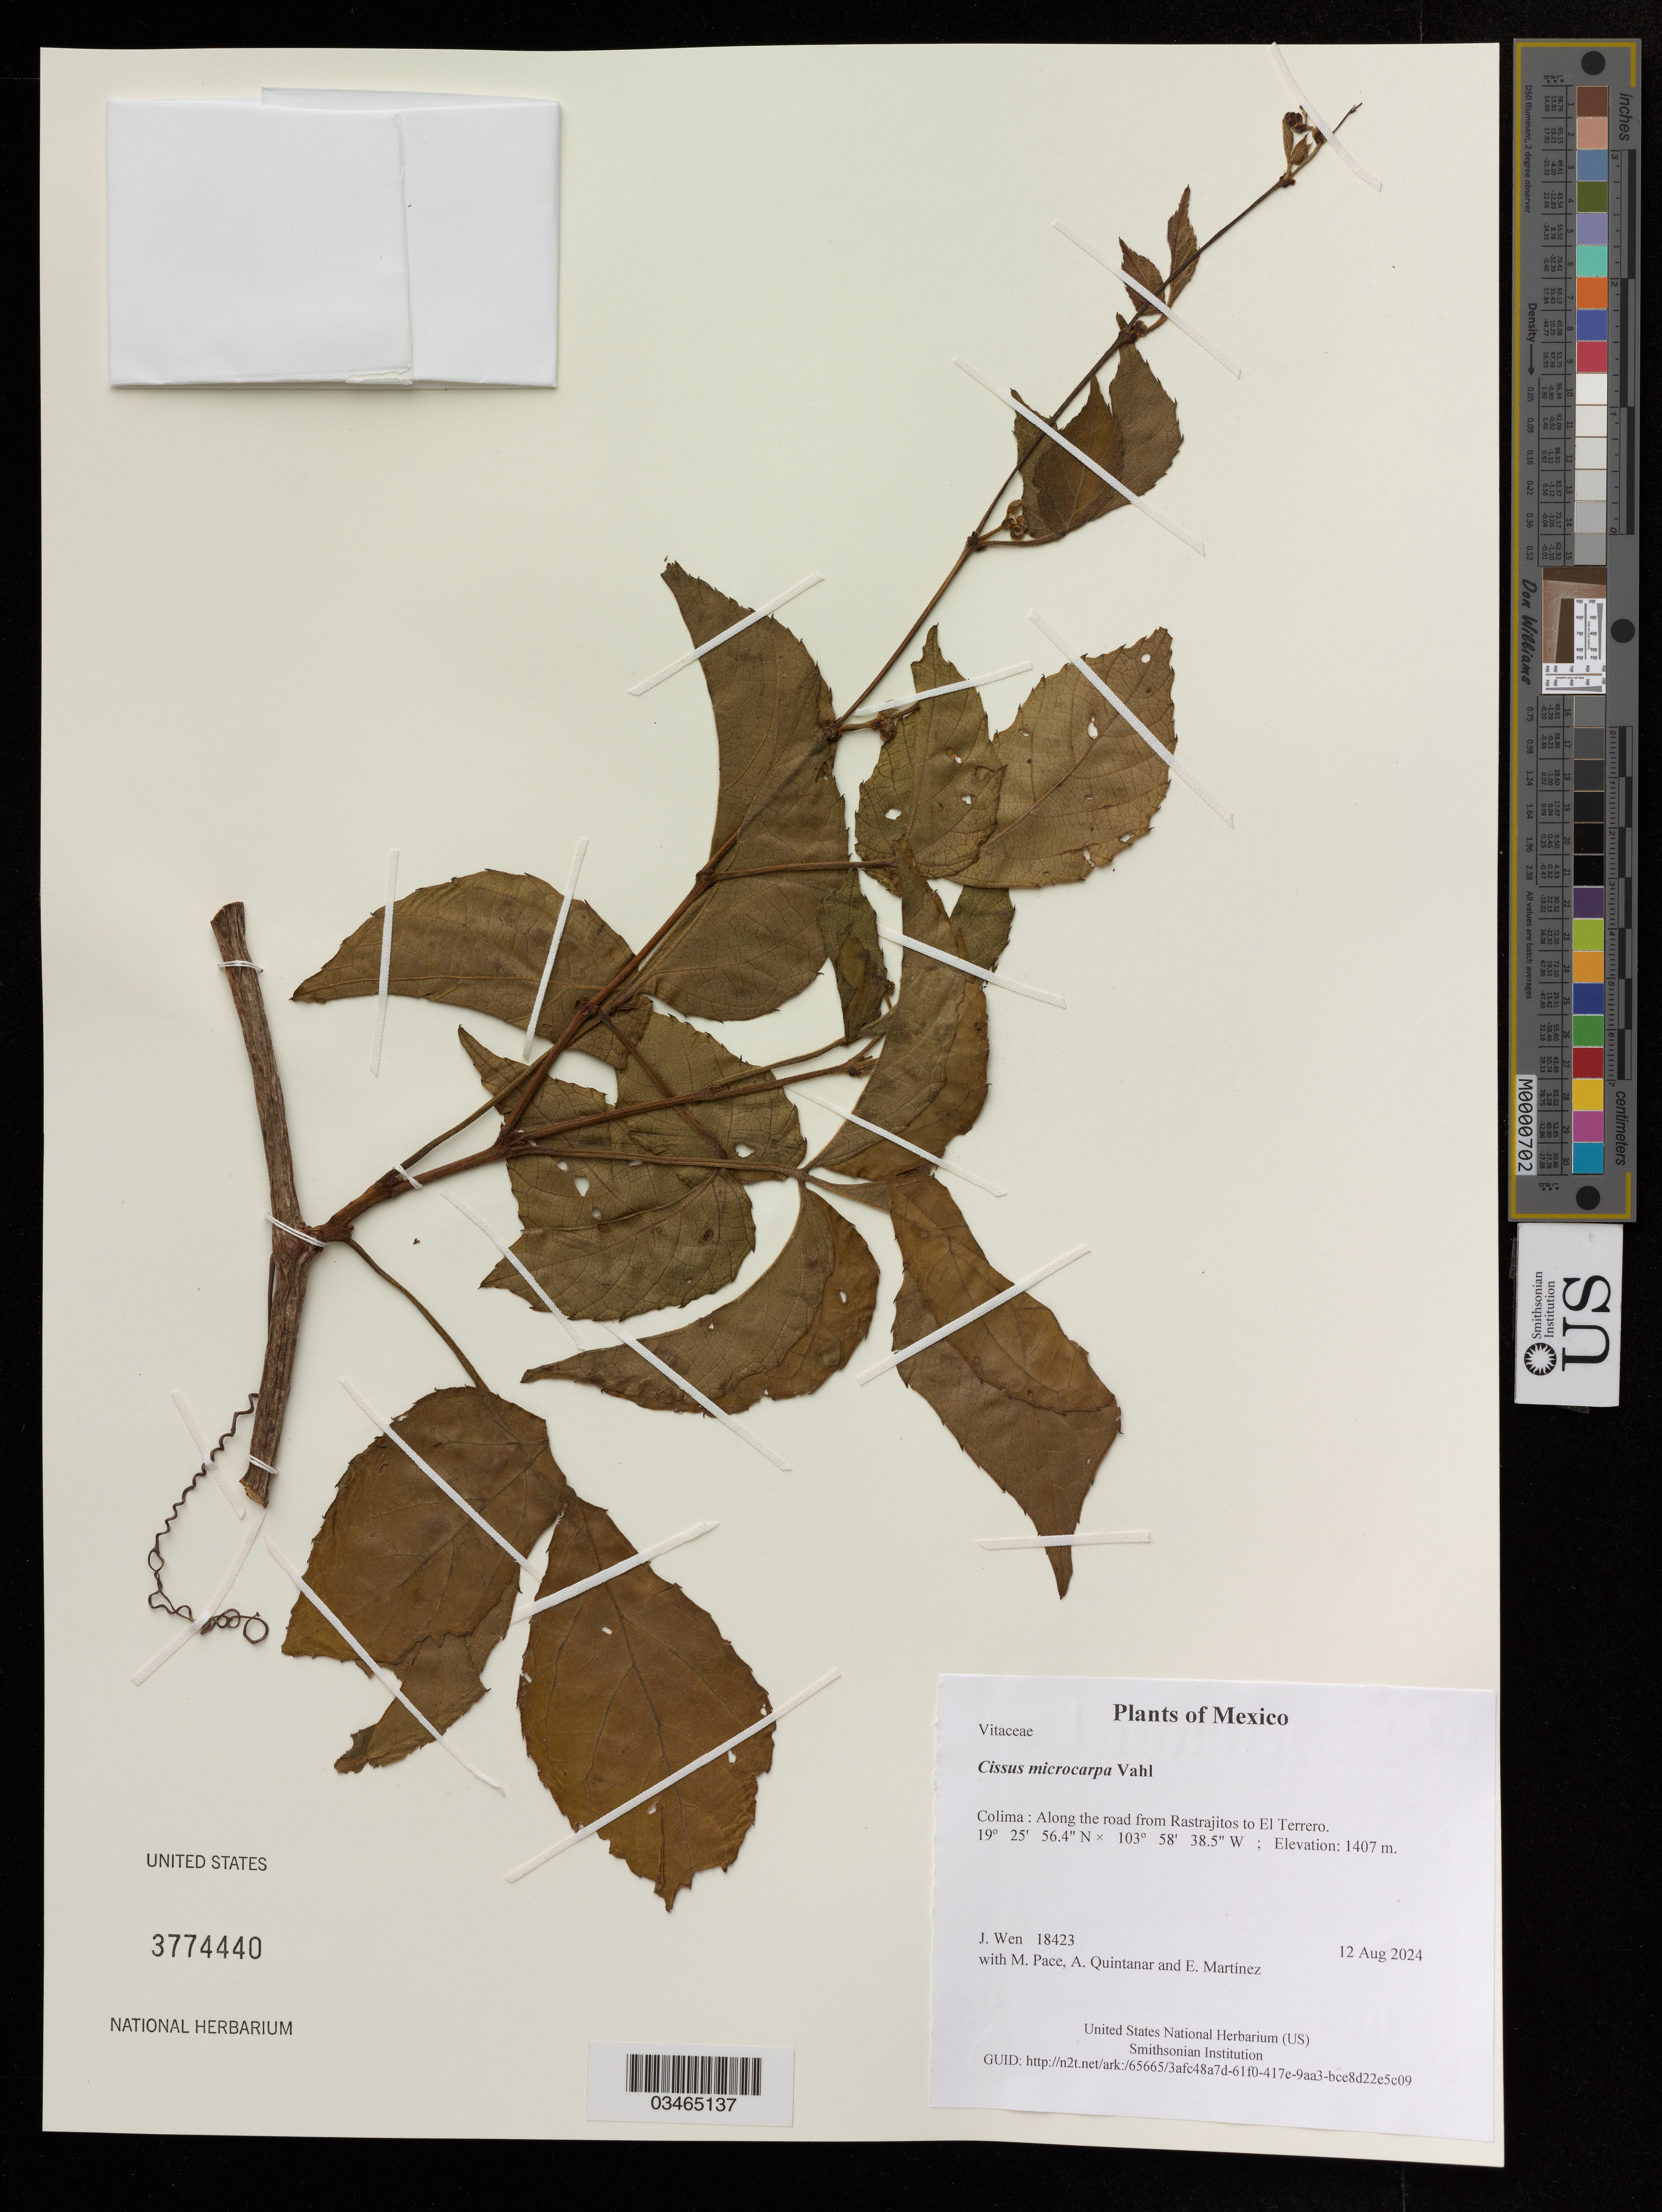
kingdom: Plantae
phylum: Tracheophyta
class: Magnoliopsida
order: Vitales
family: Vitaceae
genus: Cissus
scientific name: Cissus microcarpa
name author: Vahl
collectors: J. Wen, M. Pace, A. Quintanar & A. Martinez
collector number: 18423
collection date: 2024-08-12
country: Mexico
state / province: Colima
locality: Along the road from Rastrajitos to El Terrero.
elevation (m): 1407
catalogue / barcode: US 3774440